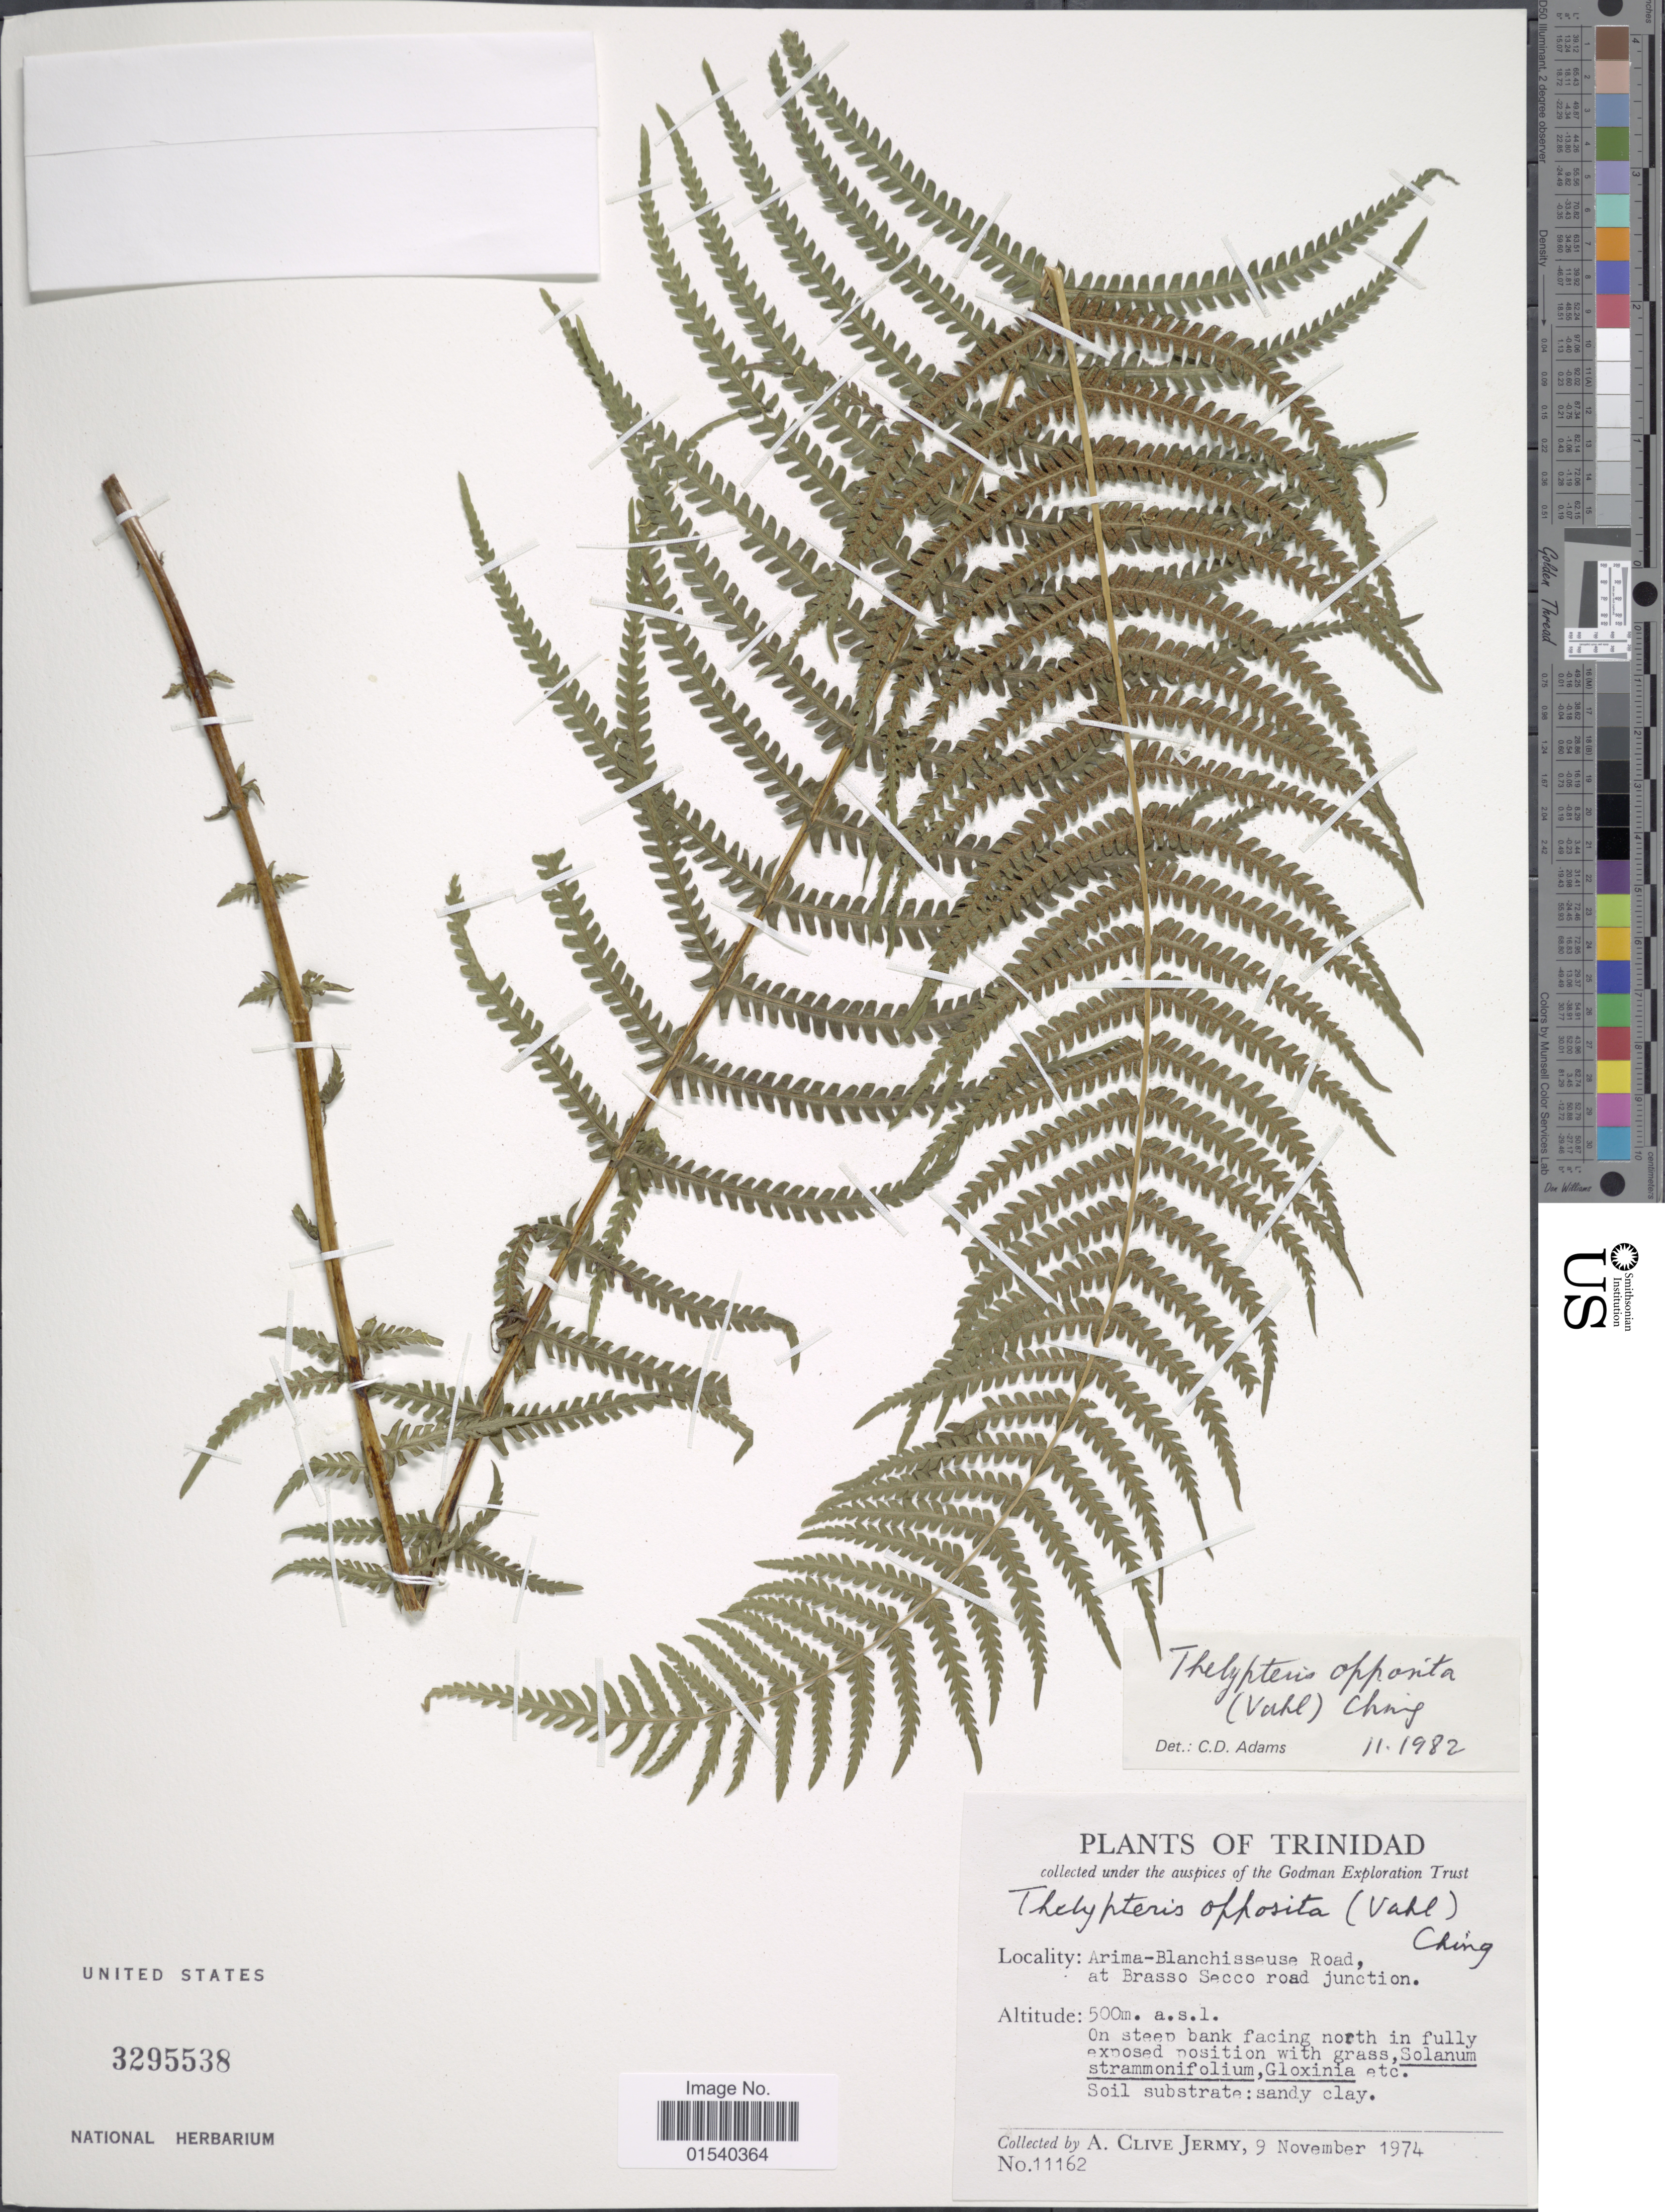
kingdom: Plantae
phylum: Tracheophyta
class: Polypodiopsida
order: Polypodiales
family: Thelypteridaceae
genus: Amauropelta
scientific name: Amauropelta opposita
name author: (Vahl) Pic. Serm.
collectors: A. Jermy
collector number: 11162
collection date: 1974-11-09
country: Trinidad and Tobago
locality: Trinidad, Arima-Blanchisseuse Road, at Brasso Secco road junction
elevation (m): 500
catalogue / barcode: US 3295538